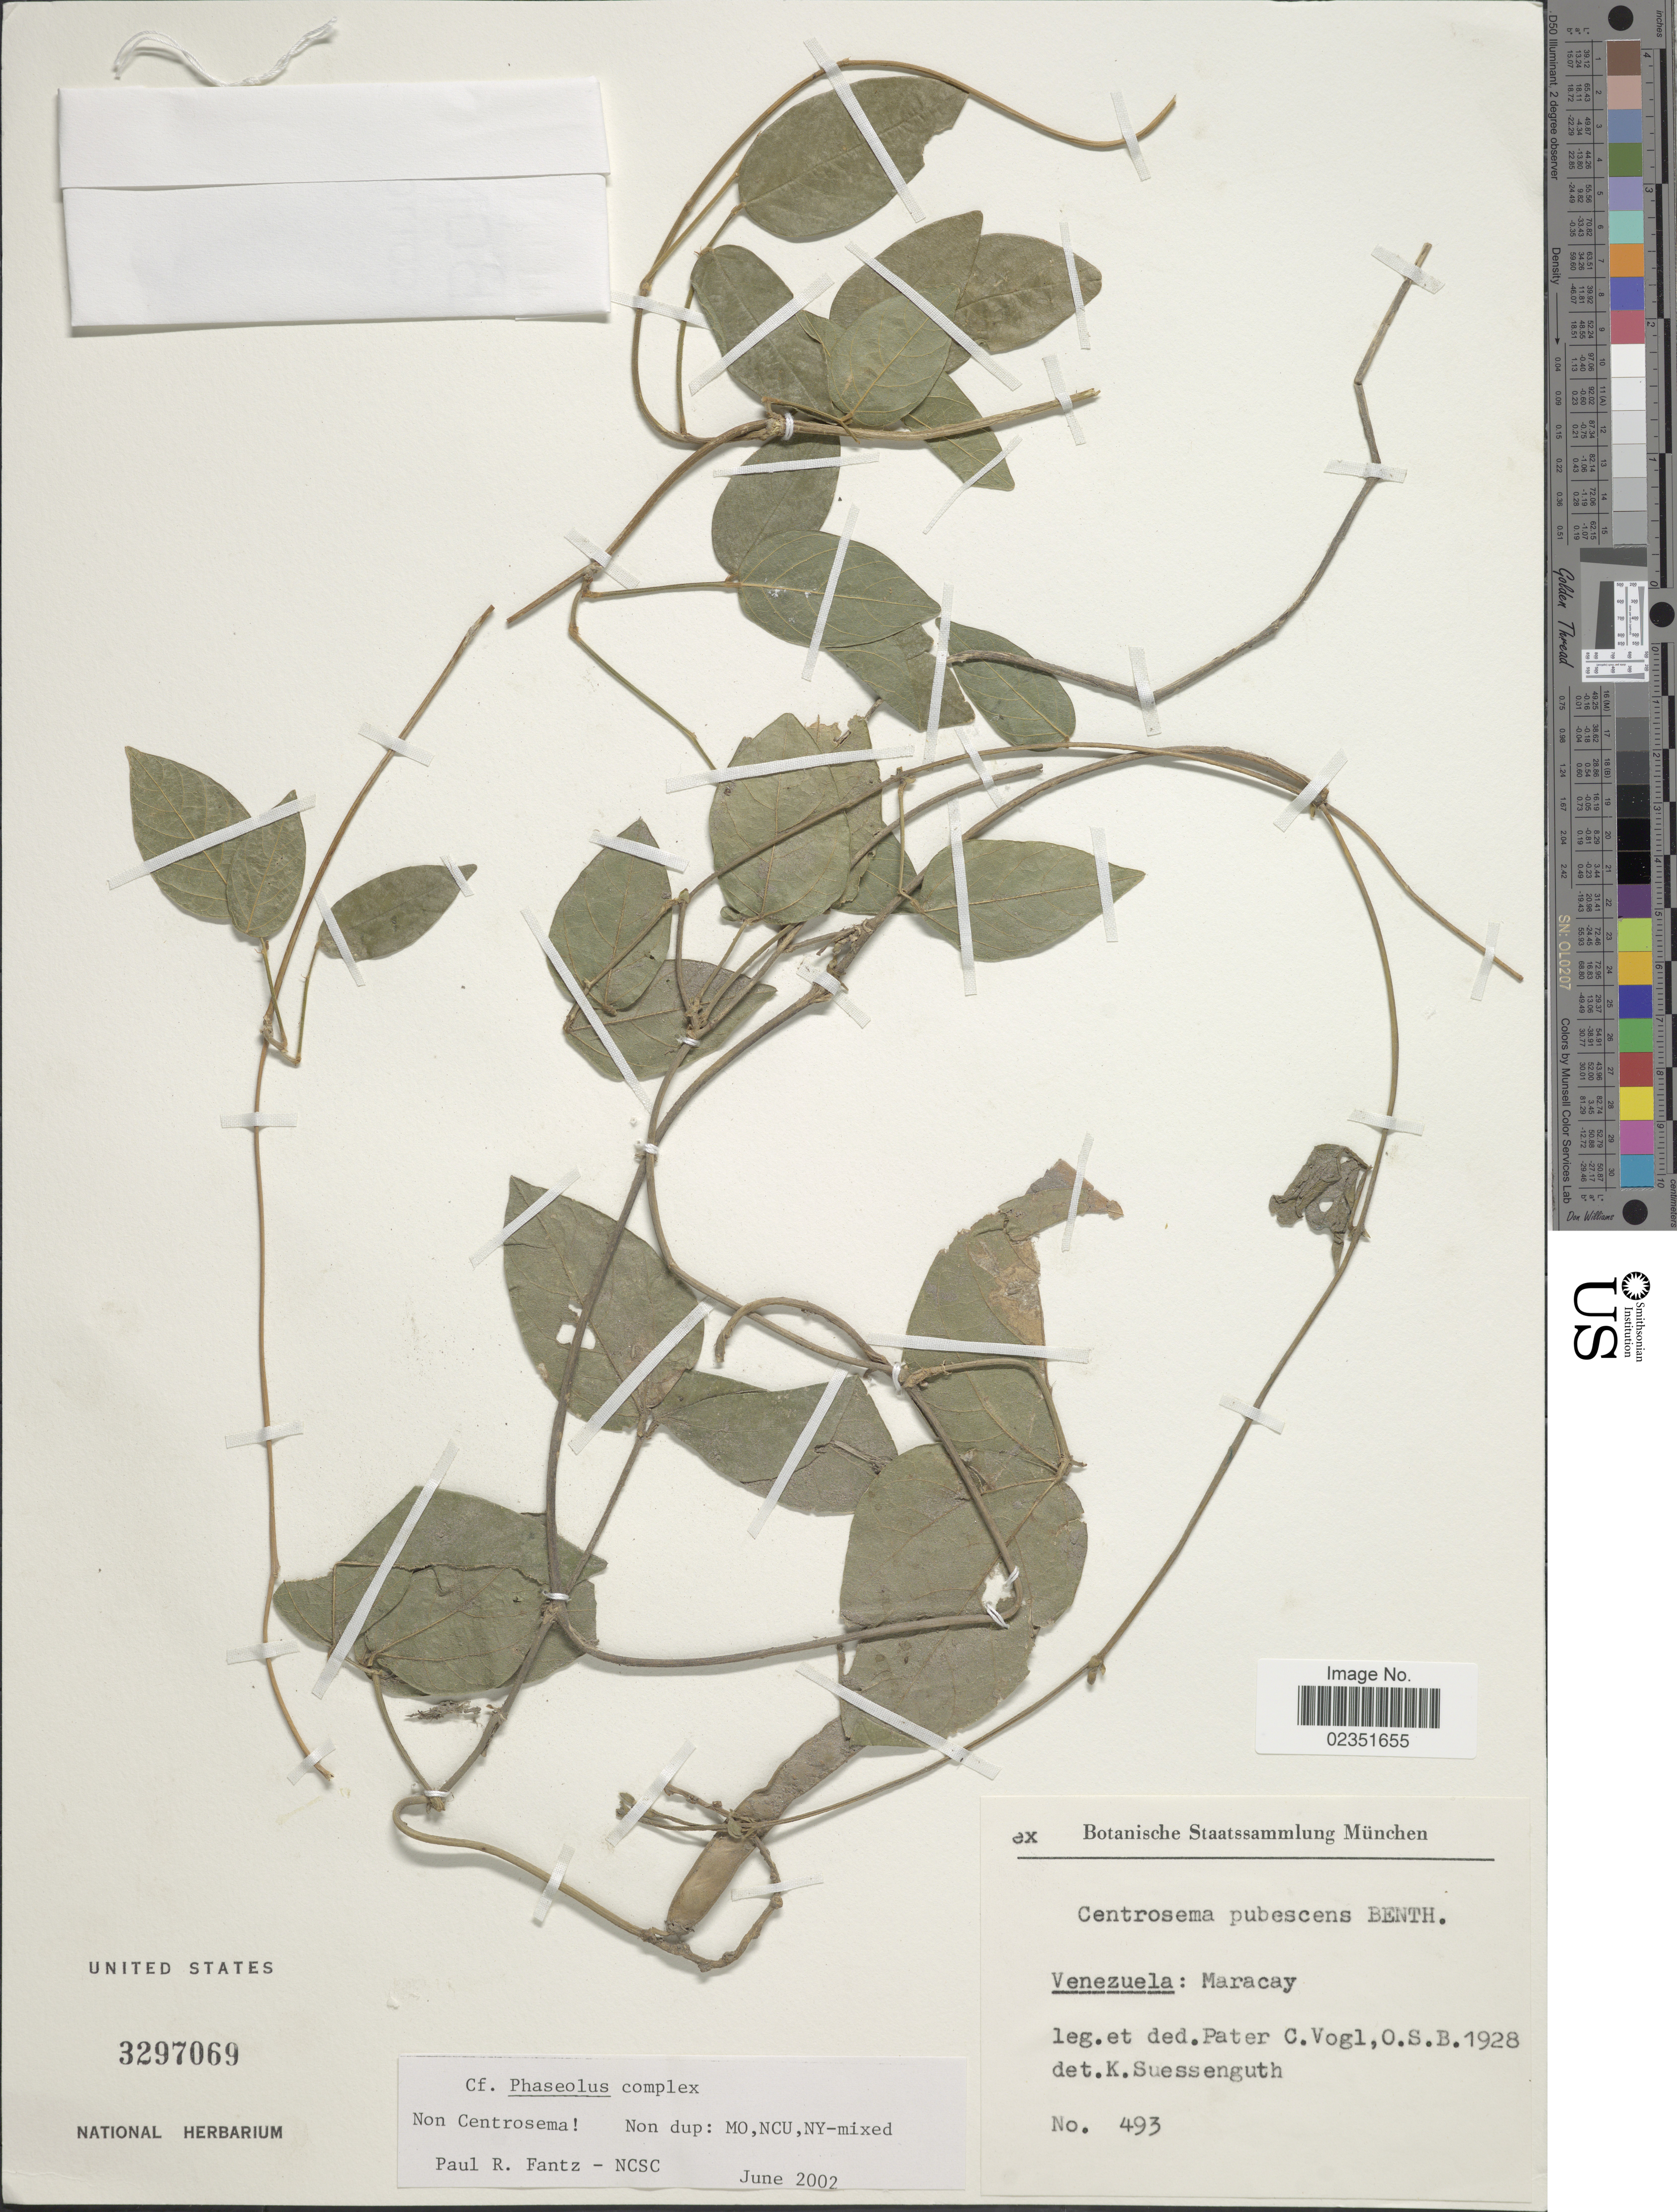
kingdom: Plantae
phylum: Tracheophyta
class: Magnoliopsida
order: Fabales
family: Fabaceae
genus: Phaseolus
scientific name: Phaseolus sp.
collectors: P. C. Vogl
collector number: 493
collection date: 1928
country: Venezuela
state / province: Aragua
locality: Maracay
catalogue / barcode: US 3297069